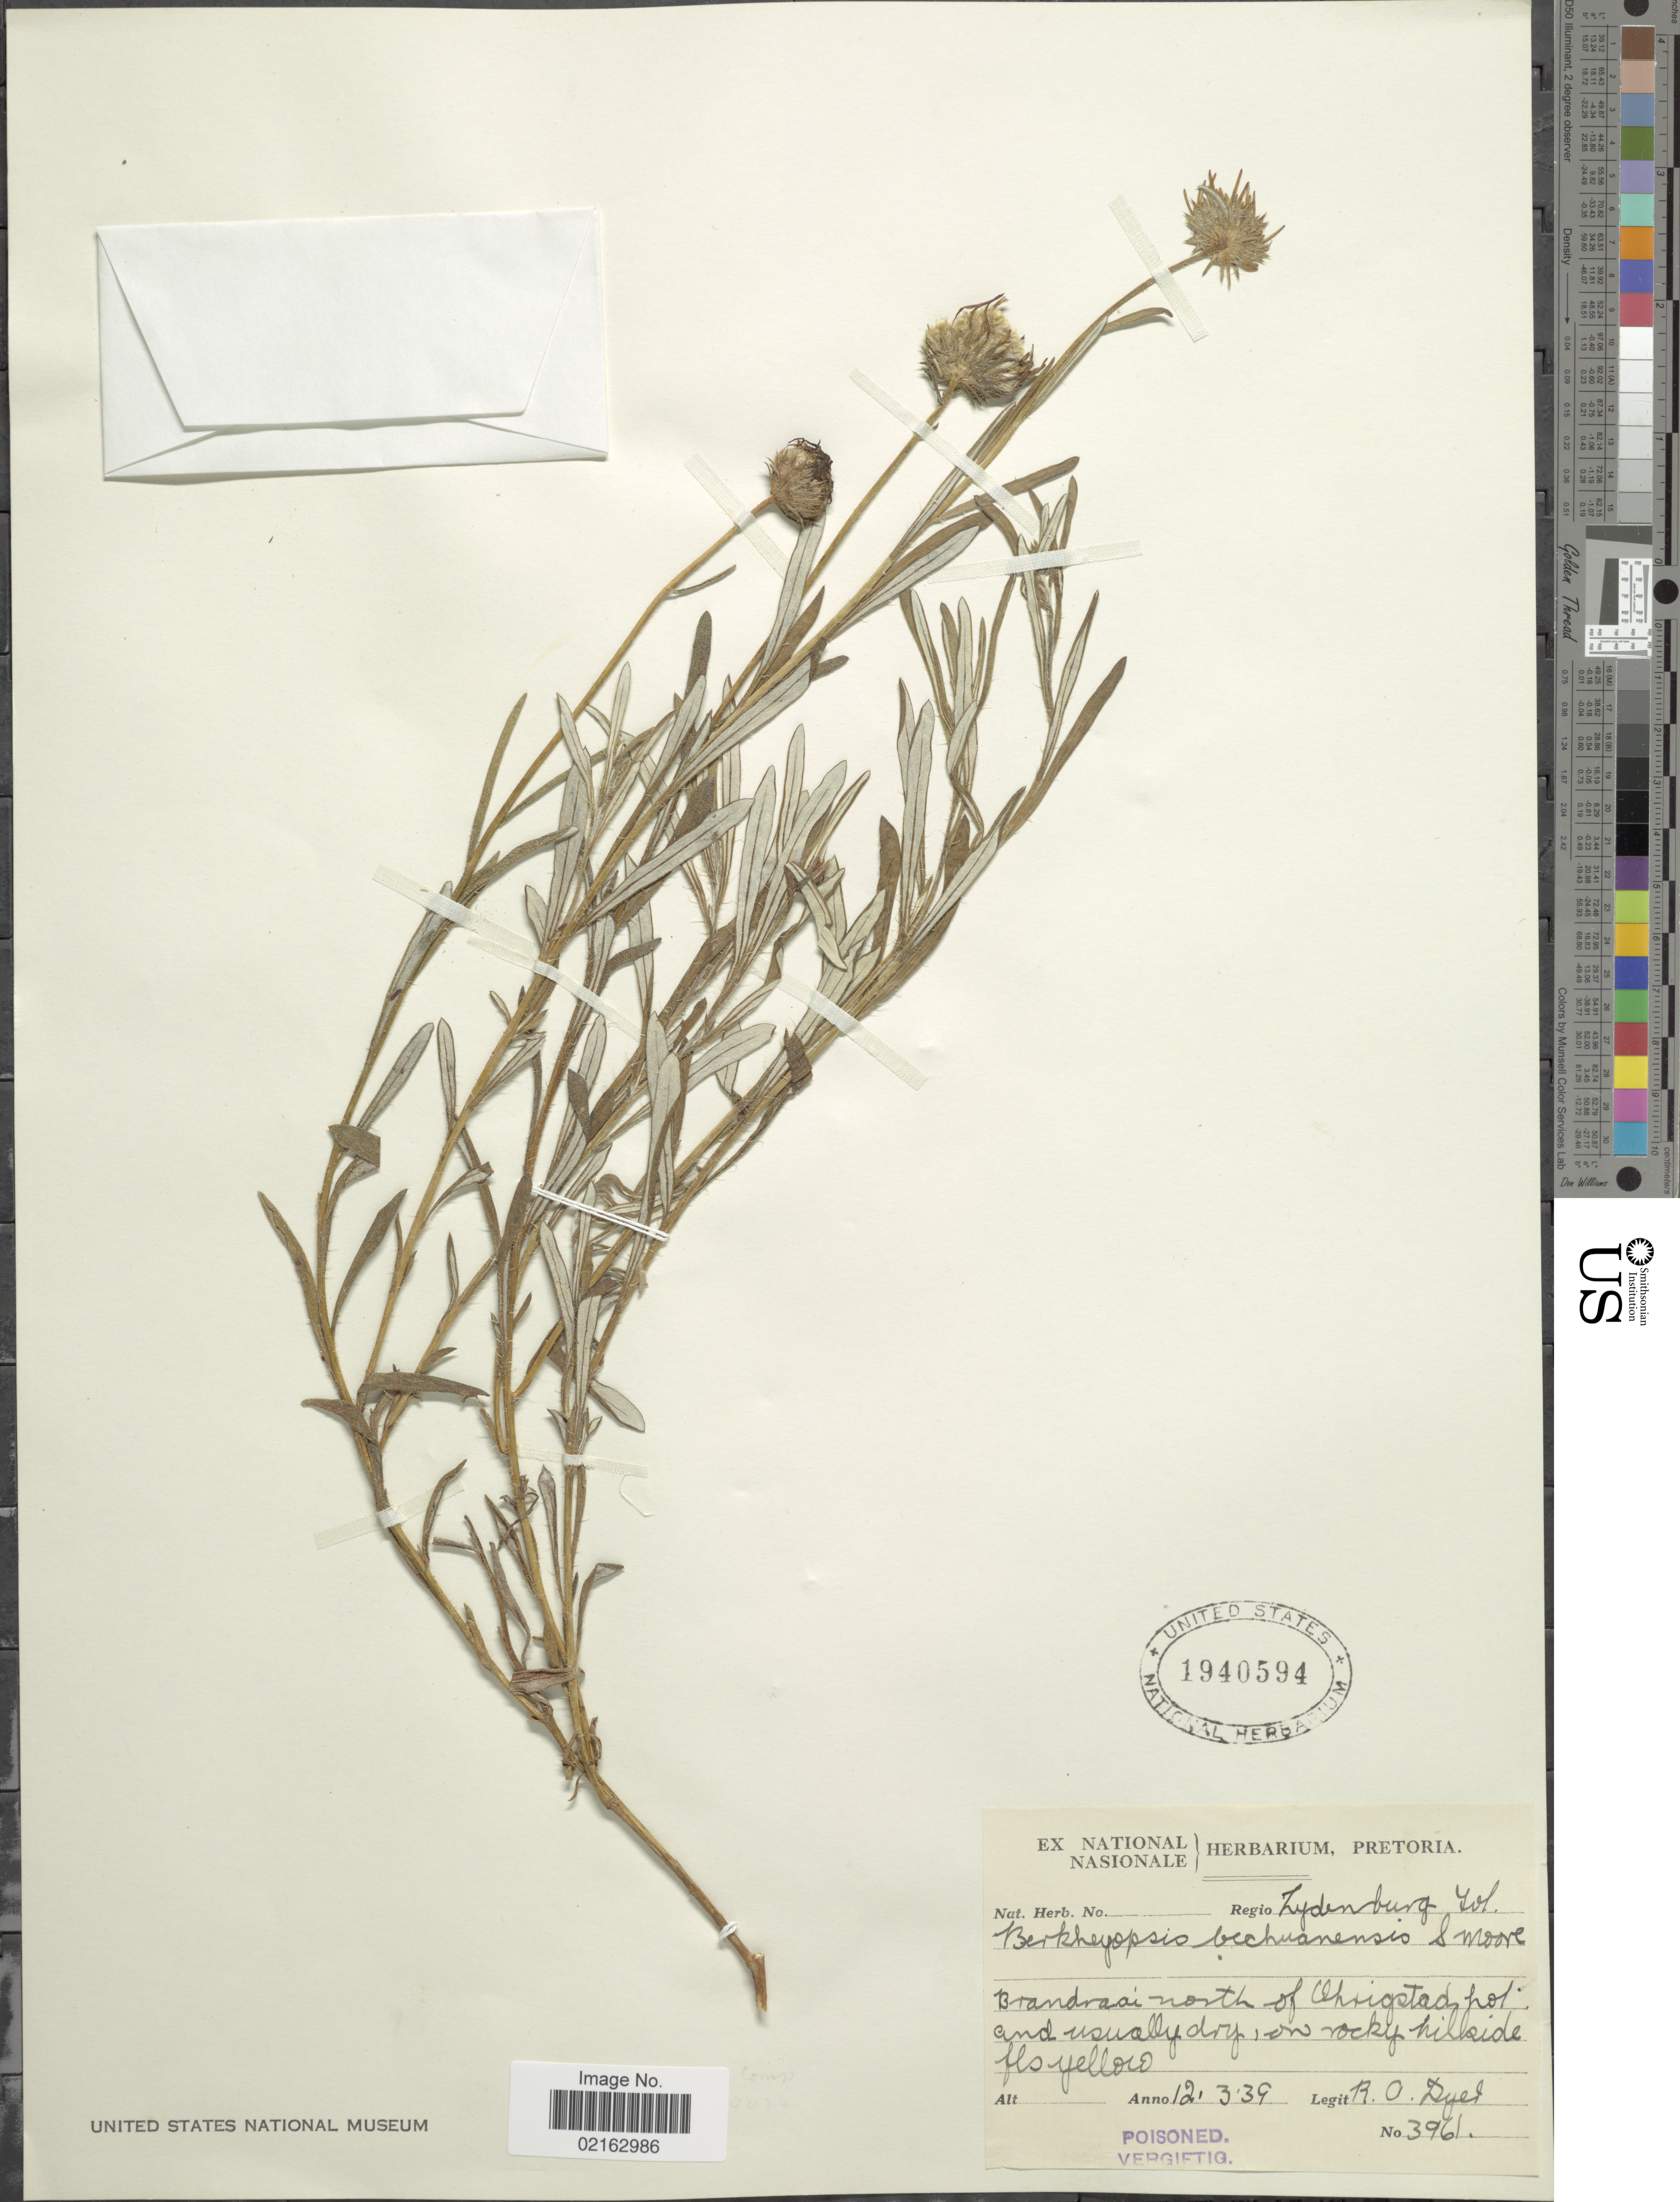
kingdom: Plantae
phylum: Tracheophyta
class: Magnoliopsida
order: Asterales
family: Asteraceae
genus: Hirpicium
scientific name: Hirpicium bechuanense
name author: (S. Moore) Roessler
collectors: R. A. Dyer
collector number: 3961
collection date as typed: Transcribed d/m/y: 12/3/39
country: South Africa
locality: Regio Lydenburg Tvl. Brandraai North of Ohrigstad pol. and usually dry on rocky hillside.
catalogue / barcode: US 1940594